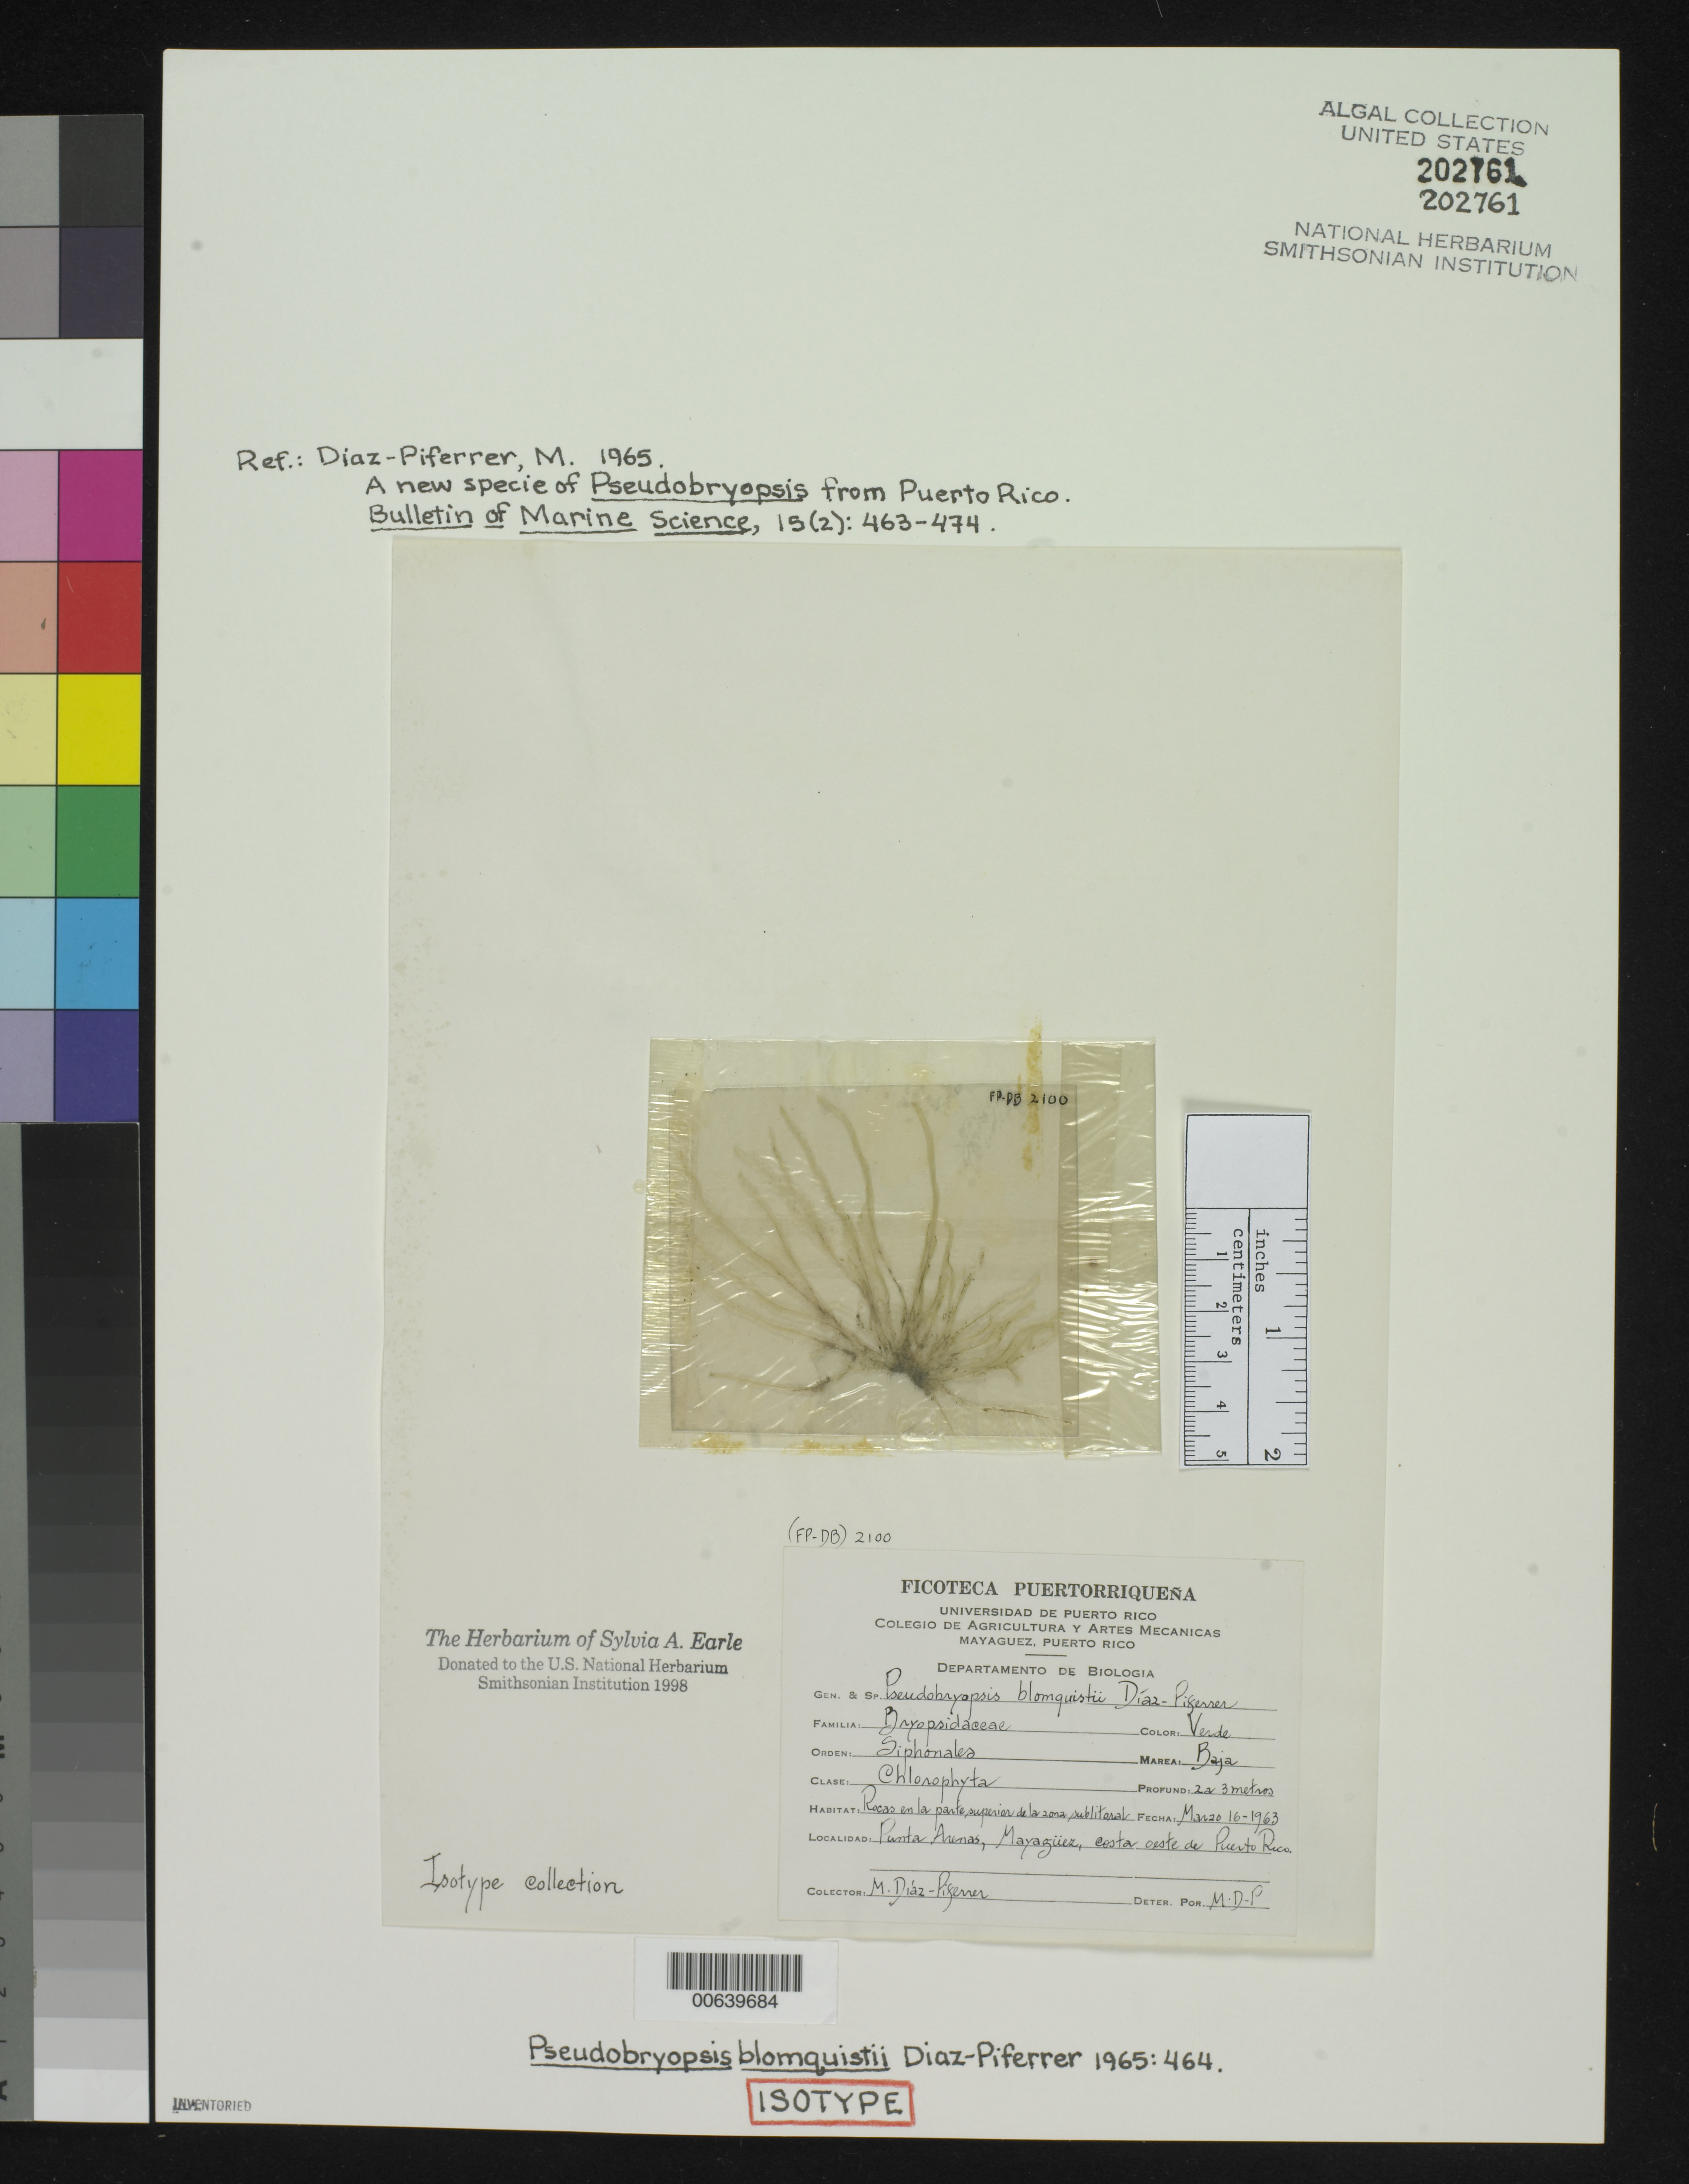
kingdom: Plantae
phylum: Chlorophyta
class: Ulvophyceae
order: Bryopsidales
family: Bryopsidaceae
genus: Pseudobryopsis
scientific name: Pseudobryopsis blomquistii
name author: Diaz-Piferrer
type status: Isotype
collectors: M. Diaz-Piferrer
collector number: (FP-DB) 2100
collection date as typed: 16 Mar 1963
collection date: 1963-03-16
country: Puerto Rico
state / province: Mayaguez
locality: Punta Arenas.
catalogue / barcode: US 202761